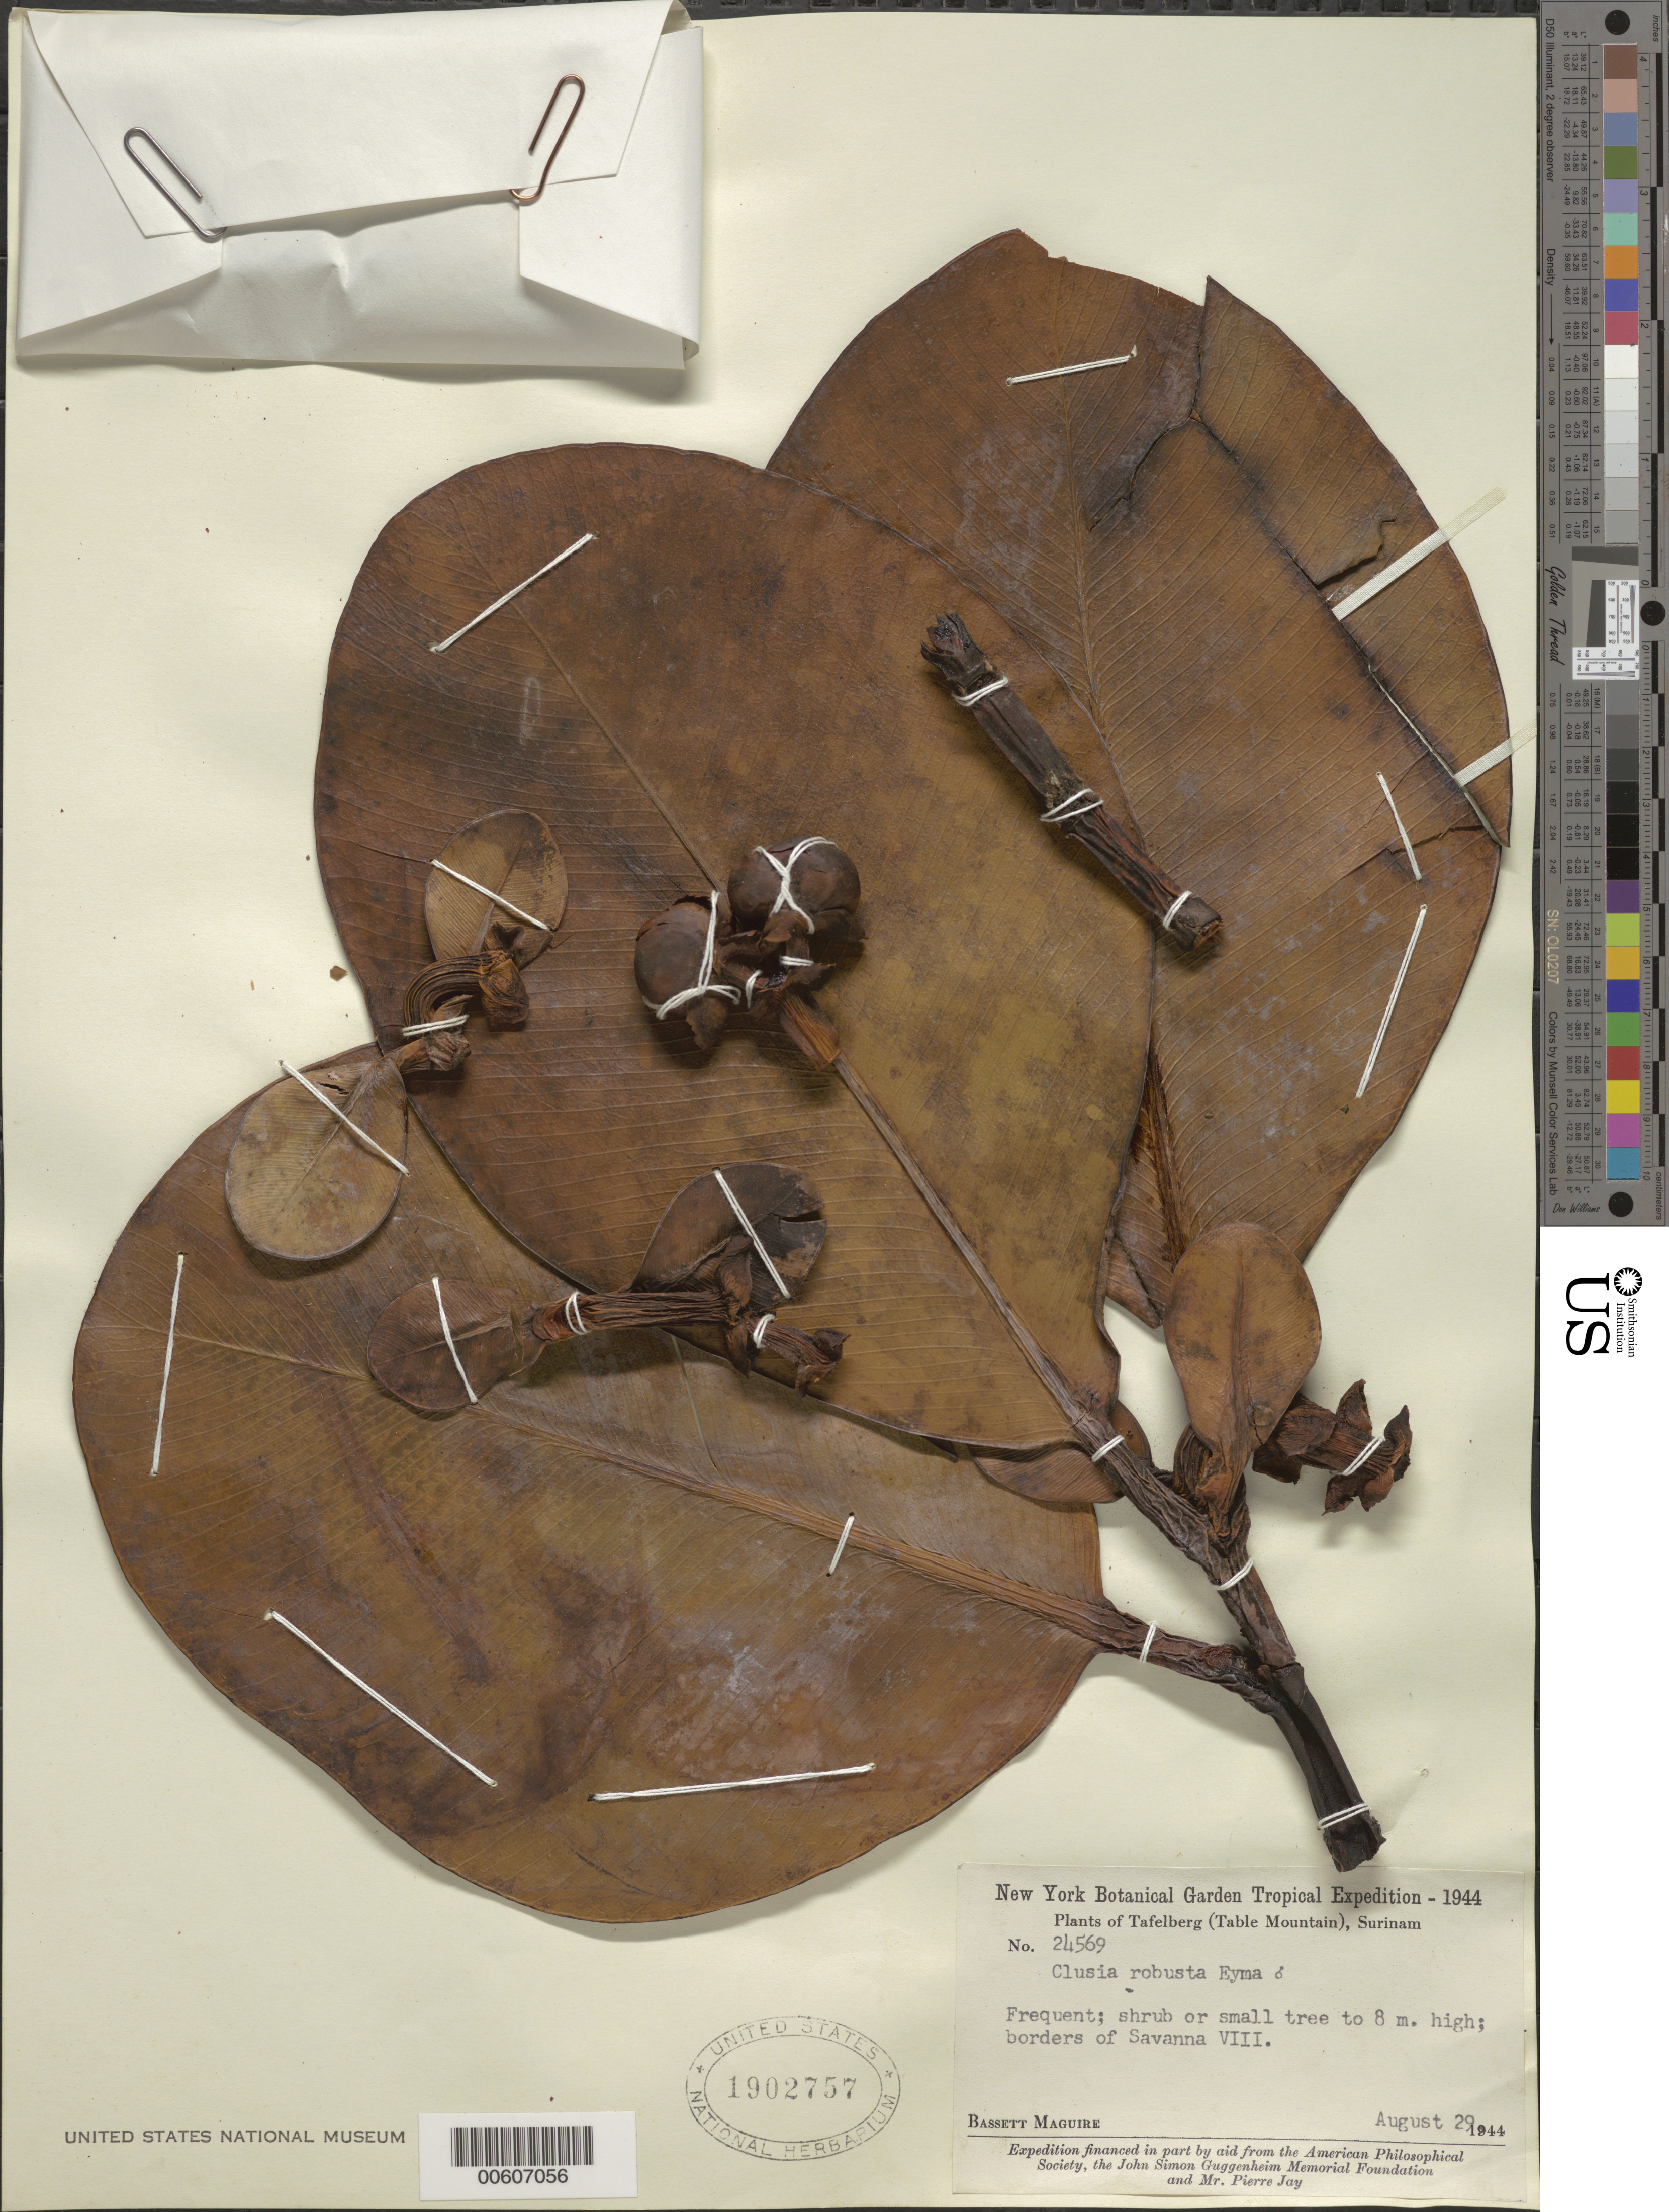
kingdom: Plantae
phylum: Tracheophyta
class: Magnoliopsida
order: Malpighiales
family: Clusiaceae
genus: Clusia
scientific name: Clusia robusta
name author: Eyma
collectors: B. Maguire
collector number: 24569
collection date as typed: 29-Aug-44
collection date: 1944-08-29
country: Suriname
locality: Tafelberg (Table Mountain), Savanna VIII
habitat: Borders of savanna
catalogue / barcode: US 1902757